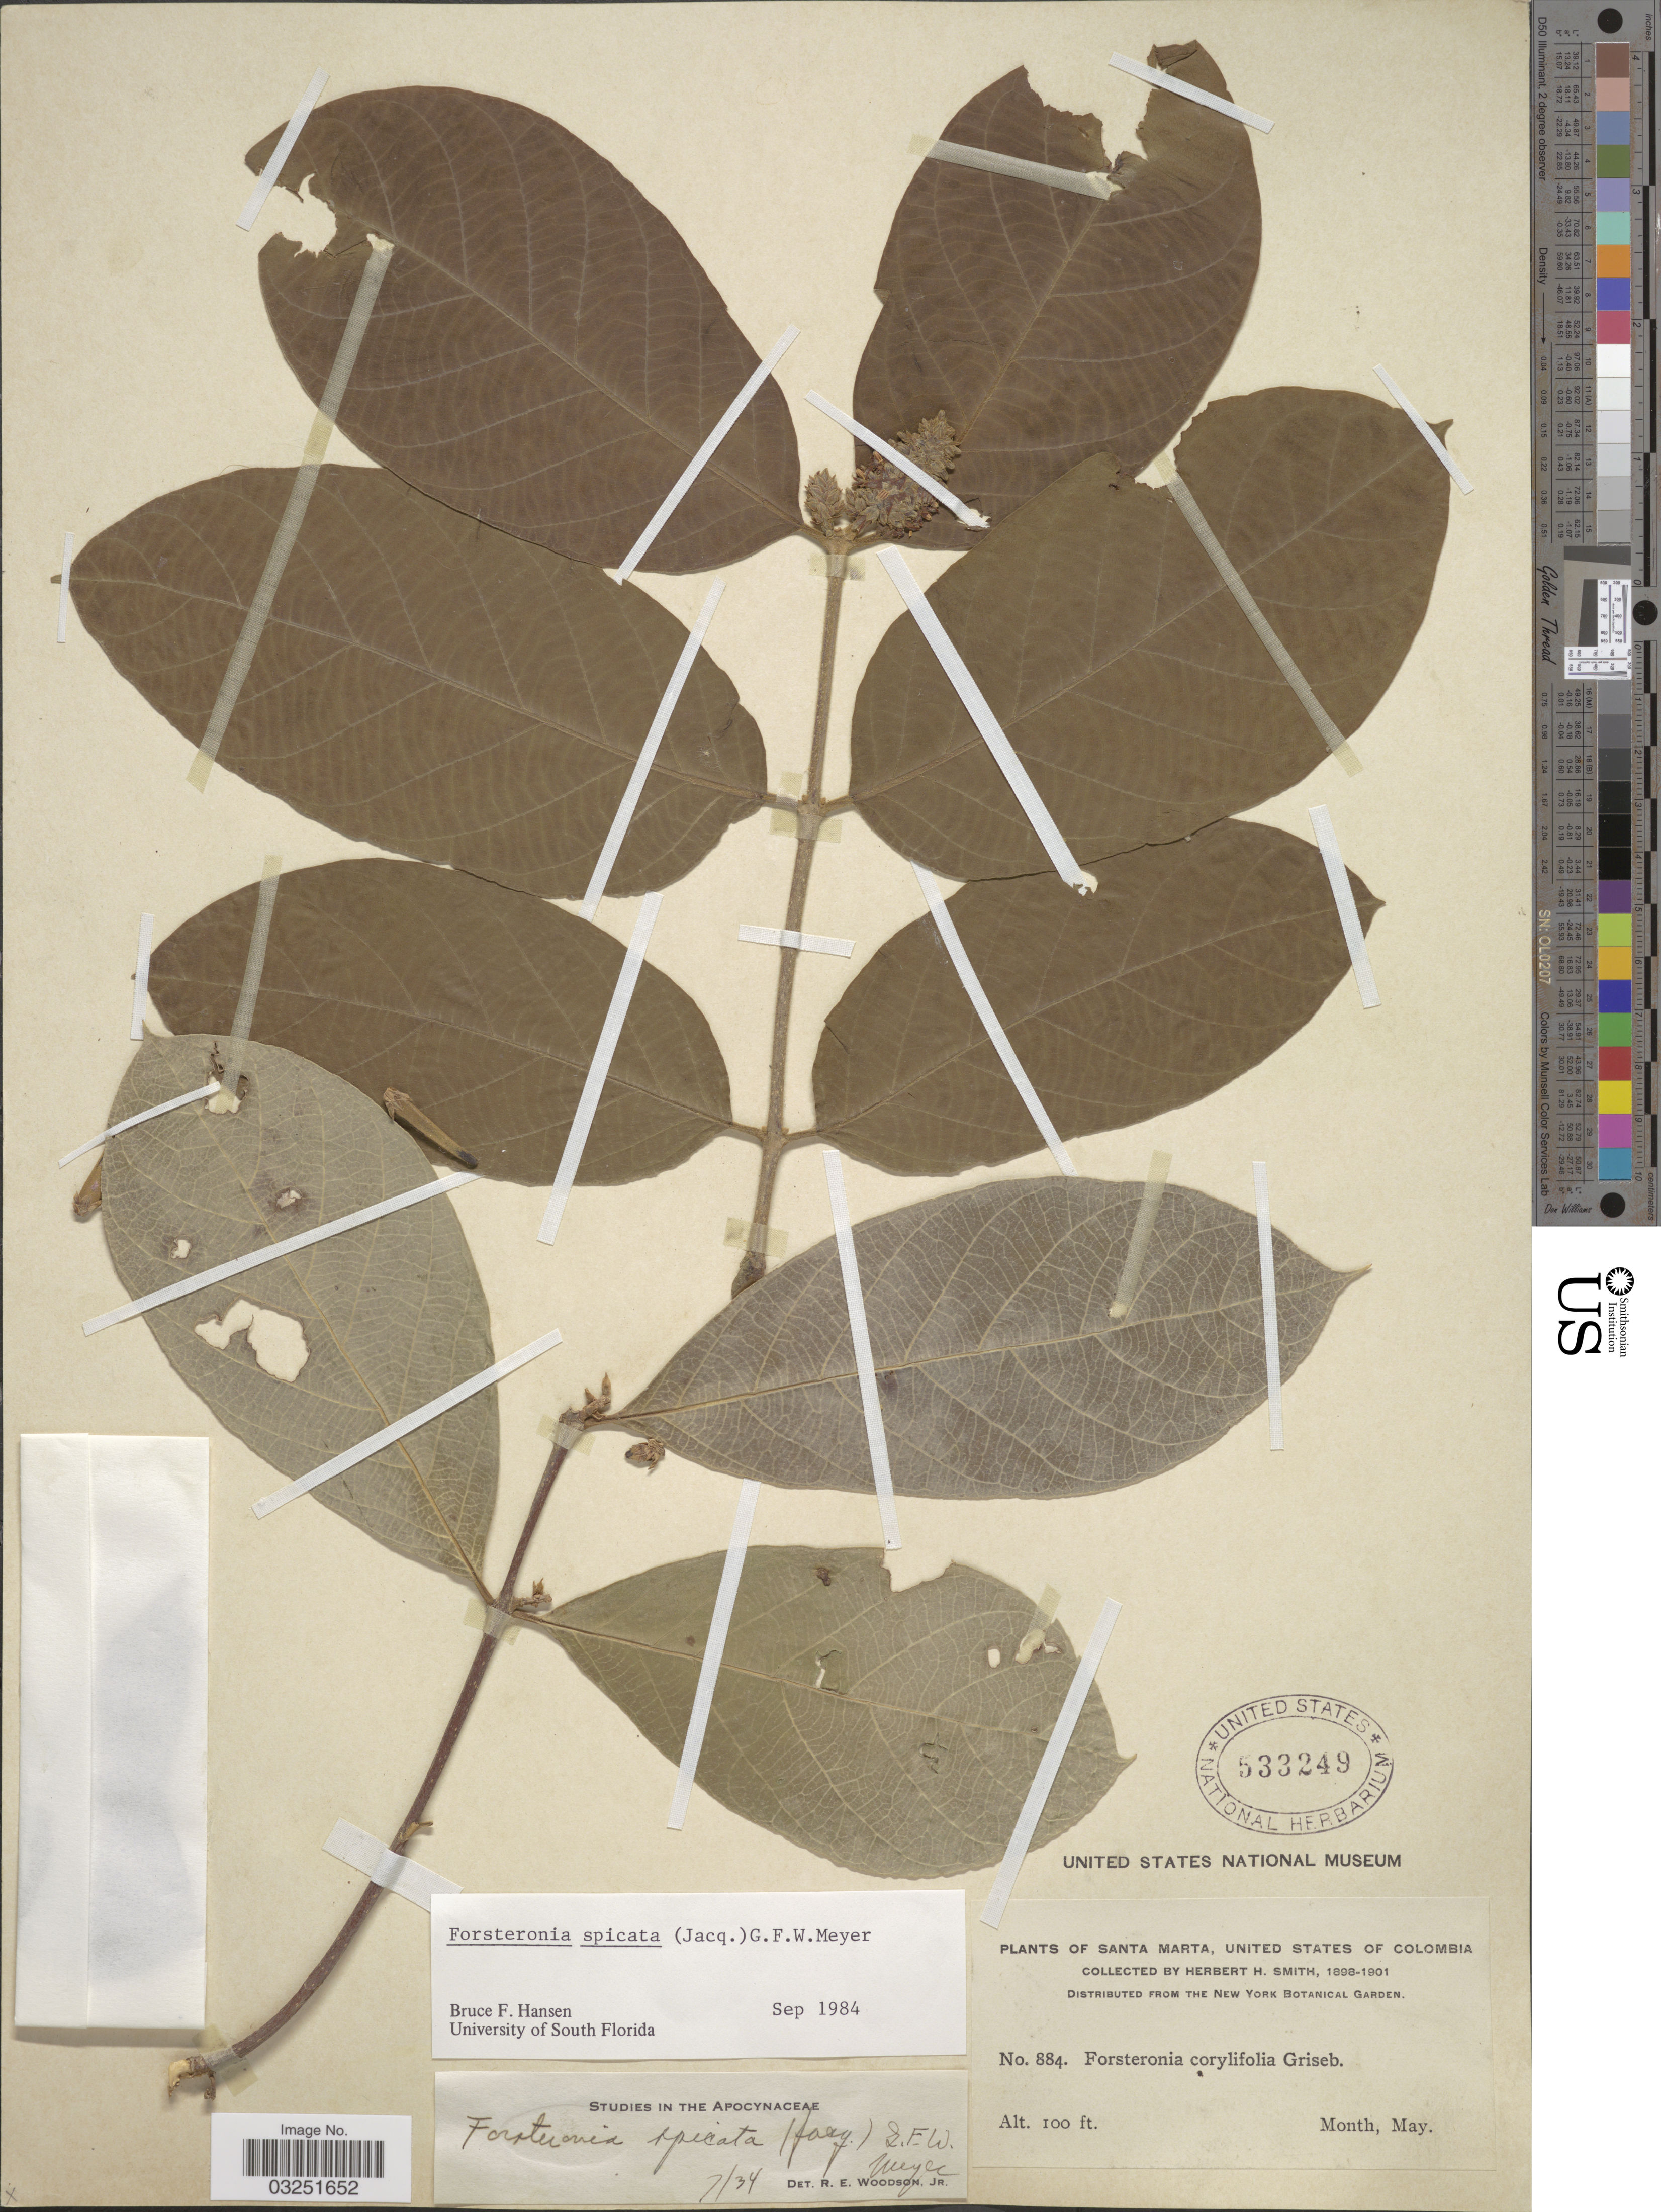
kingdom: Plantae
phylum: Tracheophyta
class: Magnoliopsida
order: Gentianales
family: Apocynaceae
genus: Forsteronia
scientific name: Forsteronia spicata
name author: (Jacq.) G. Mey.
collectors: Herbert H. Smith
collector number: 884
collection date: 1898-05/1901-05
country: Colombia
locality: Santa Marta, United States of Colombia.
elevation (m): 30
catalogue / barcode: US 533249